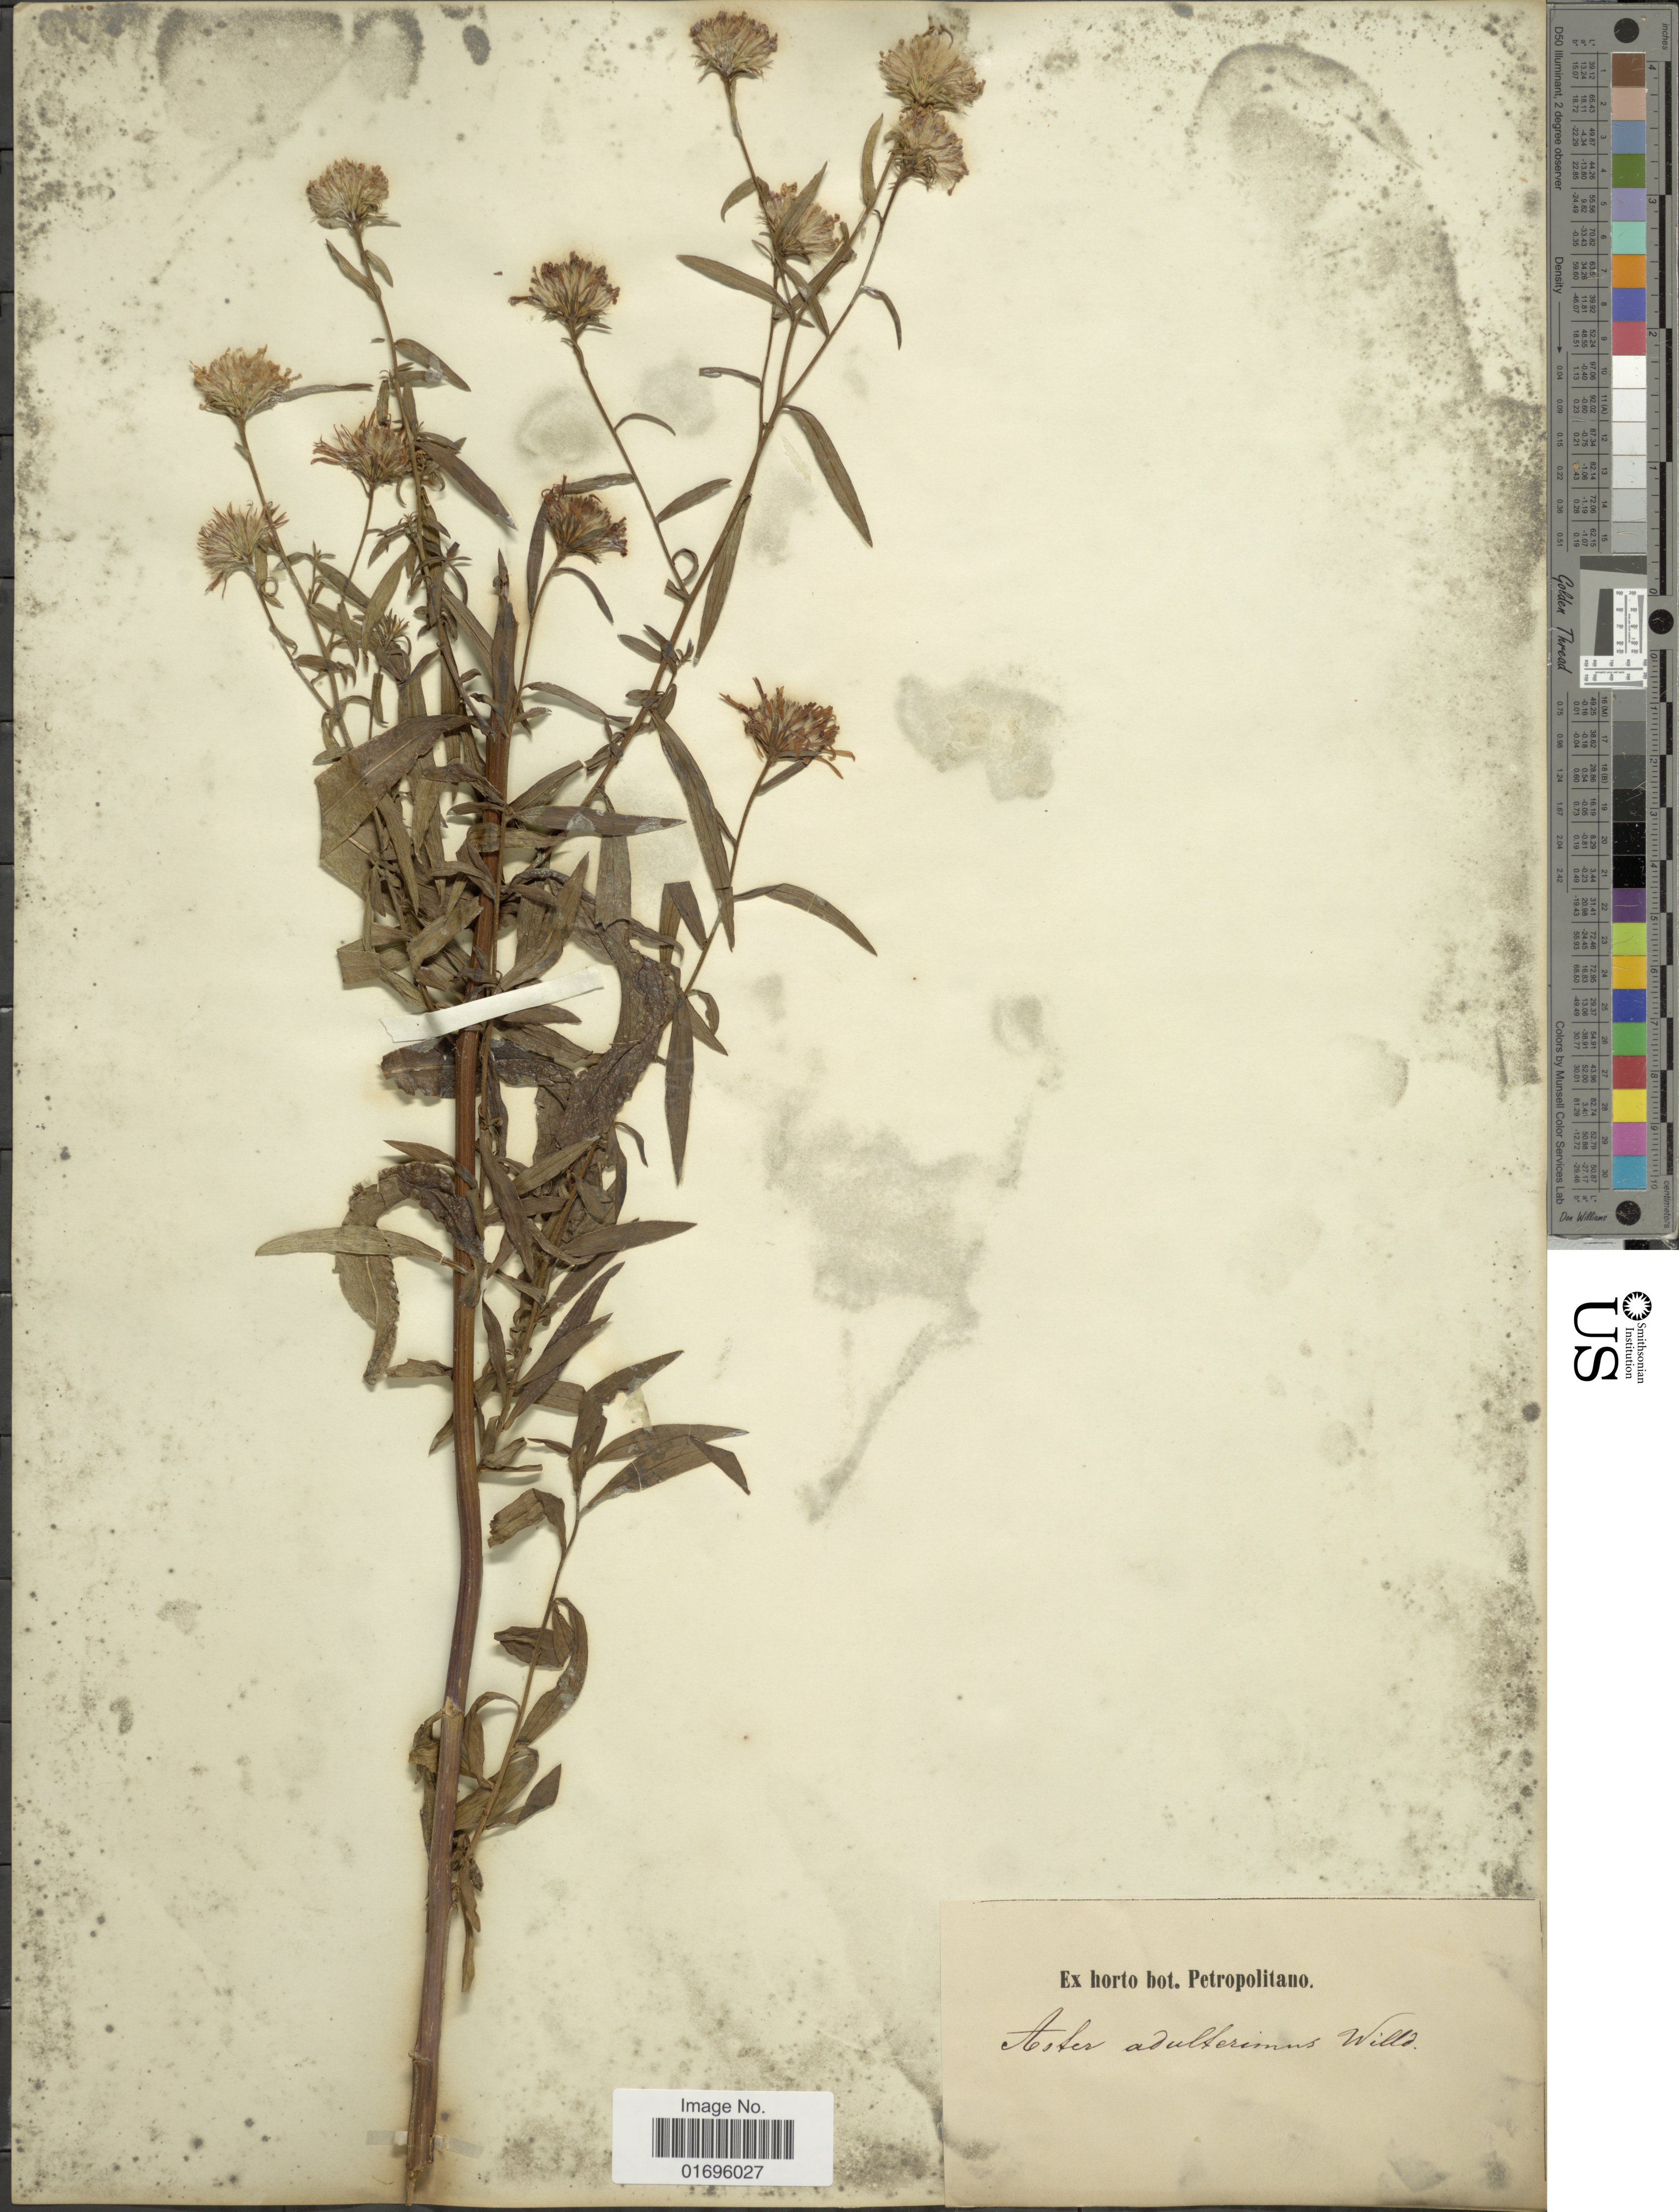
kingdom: Plantae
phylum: Tracheophyta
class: Magnoliopsida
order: Asterales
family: Asteraceae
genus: Aster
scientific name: Aster adulterinus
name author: Willd.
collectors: ex Horto Bot. Petropolitano